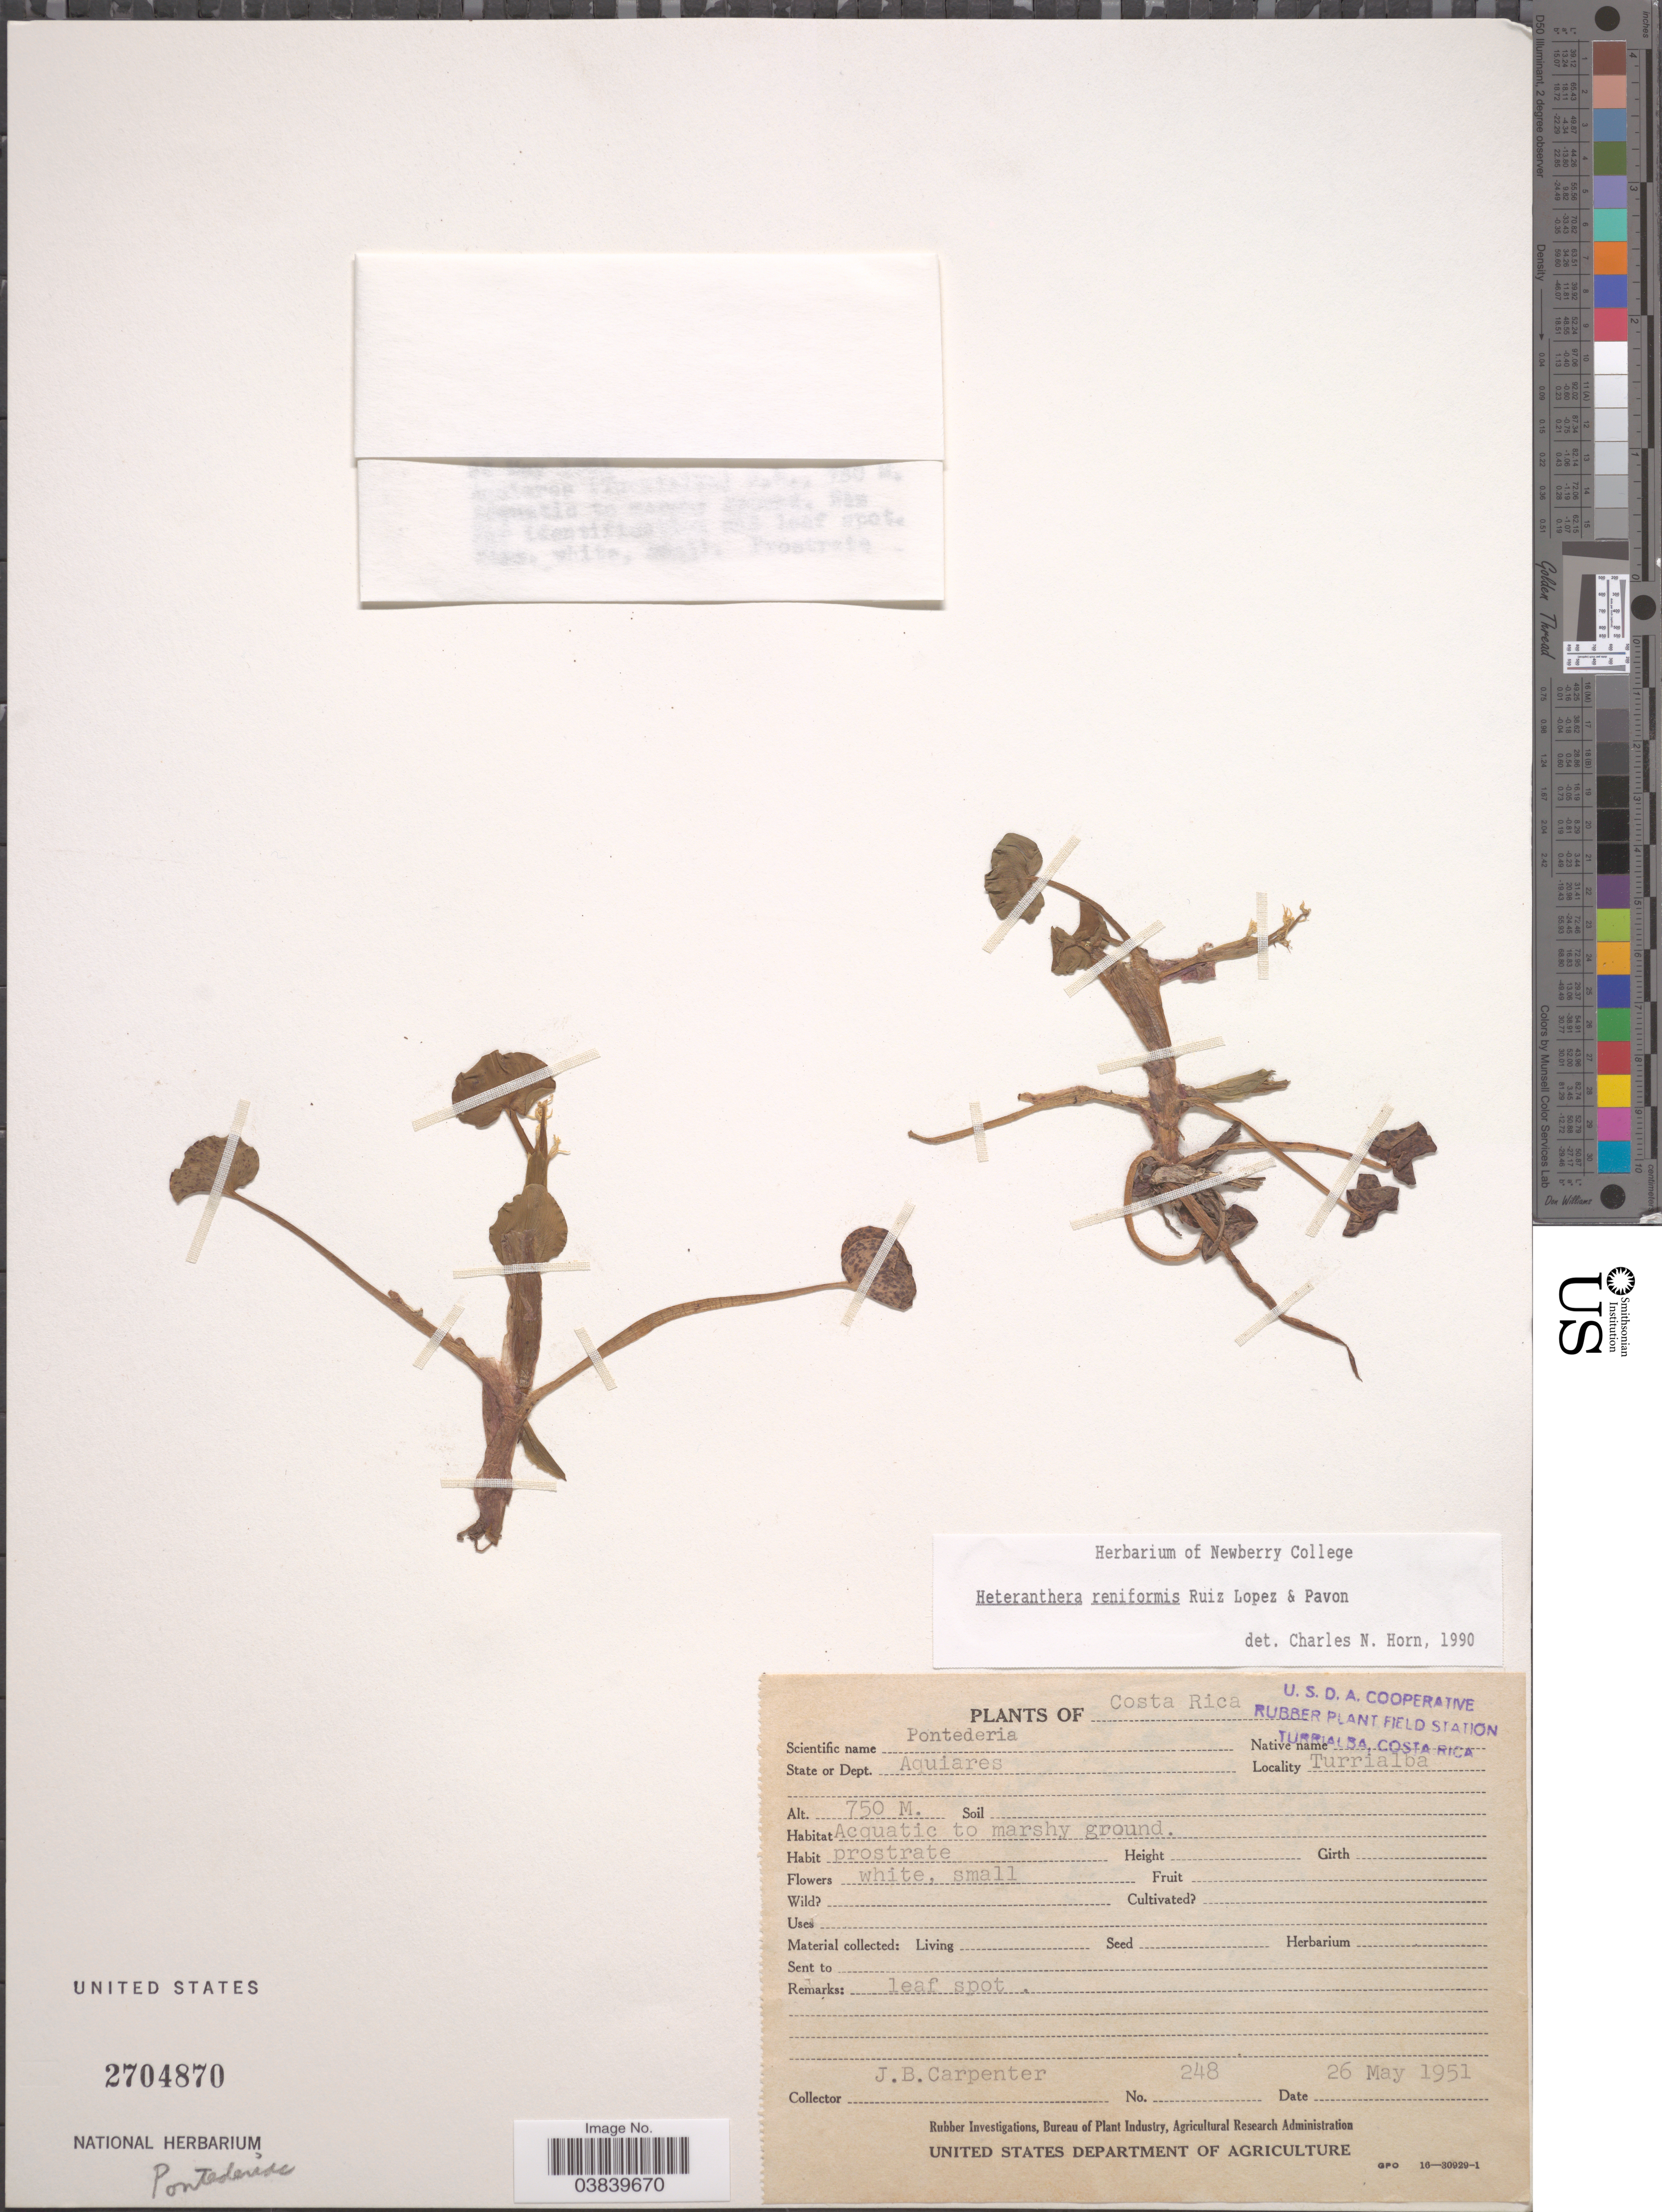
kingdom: Plantae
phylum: Tracheophyta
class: Liliopsida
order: Commelinales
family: Pontederiaceae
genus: Heteranthera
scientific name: Heteranthera reniformis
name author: Ruiz & Pav.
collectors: J. Carpenter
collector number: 248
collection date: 1951-05-26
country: Costa Rica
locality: State or Dept. Aquiares. Turrialba.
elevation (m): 750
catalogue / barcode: US 2704870